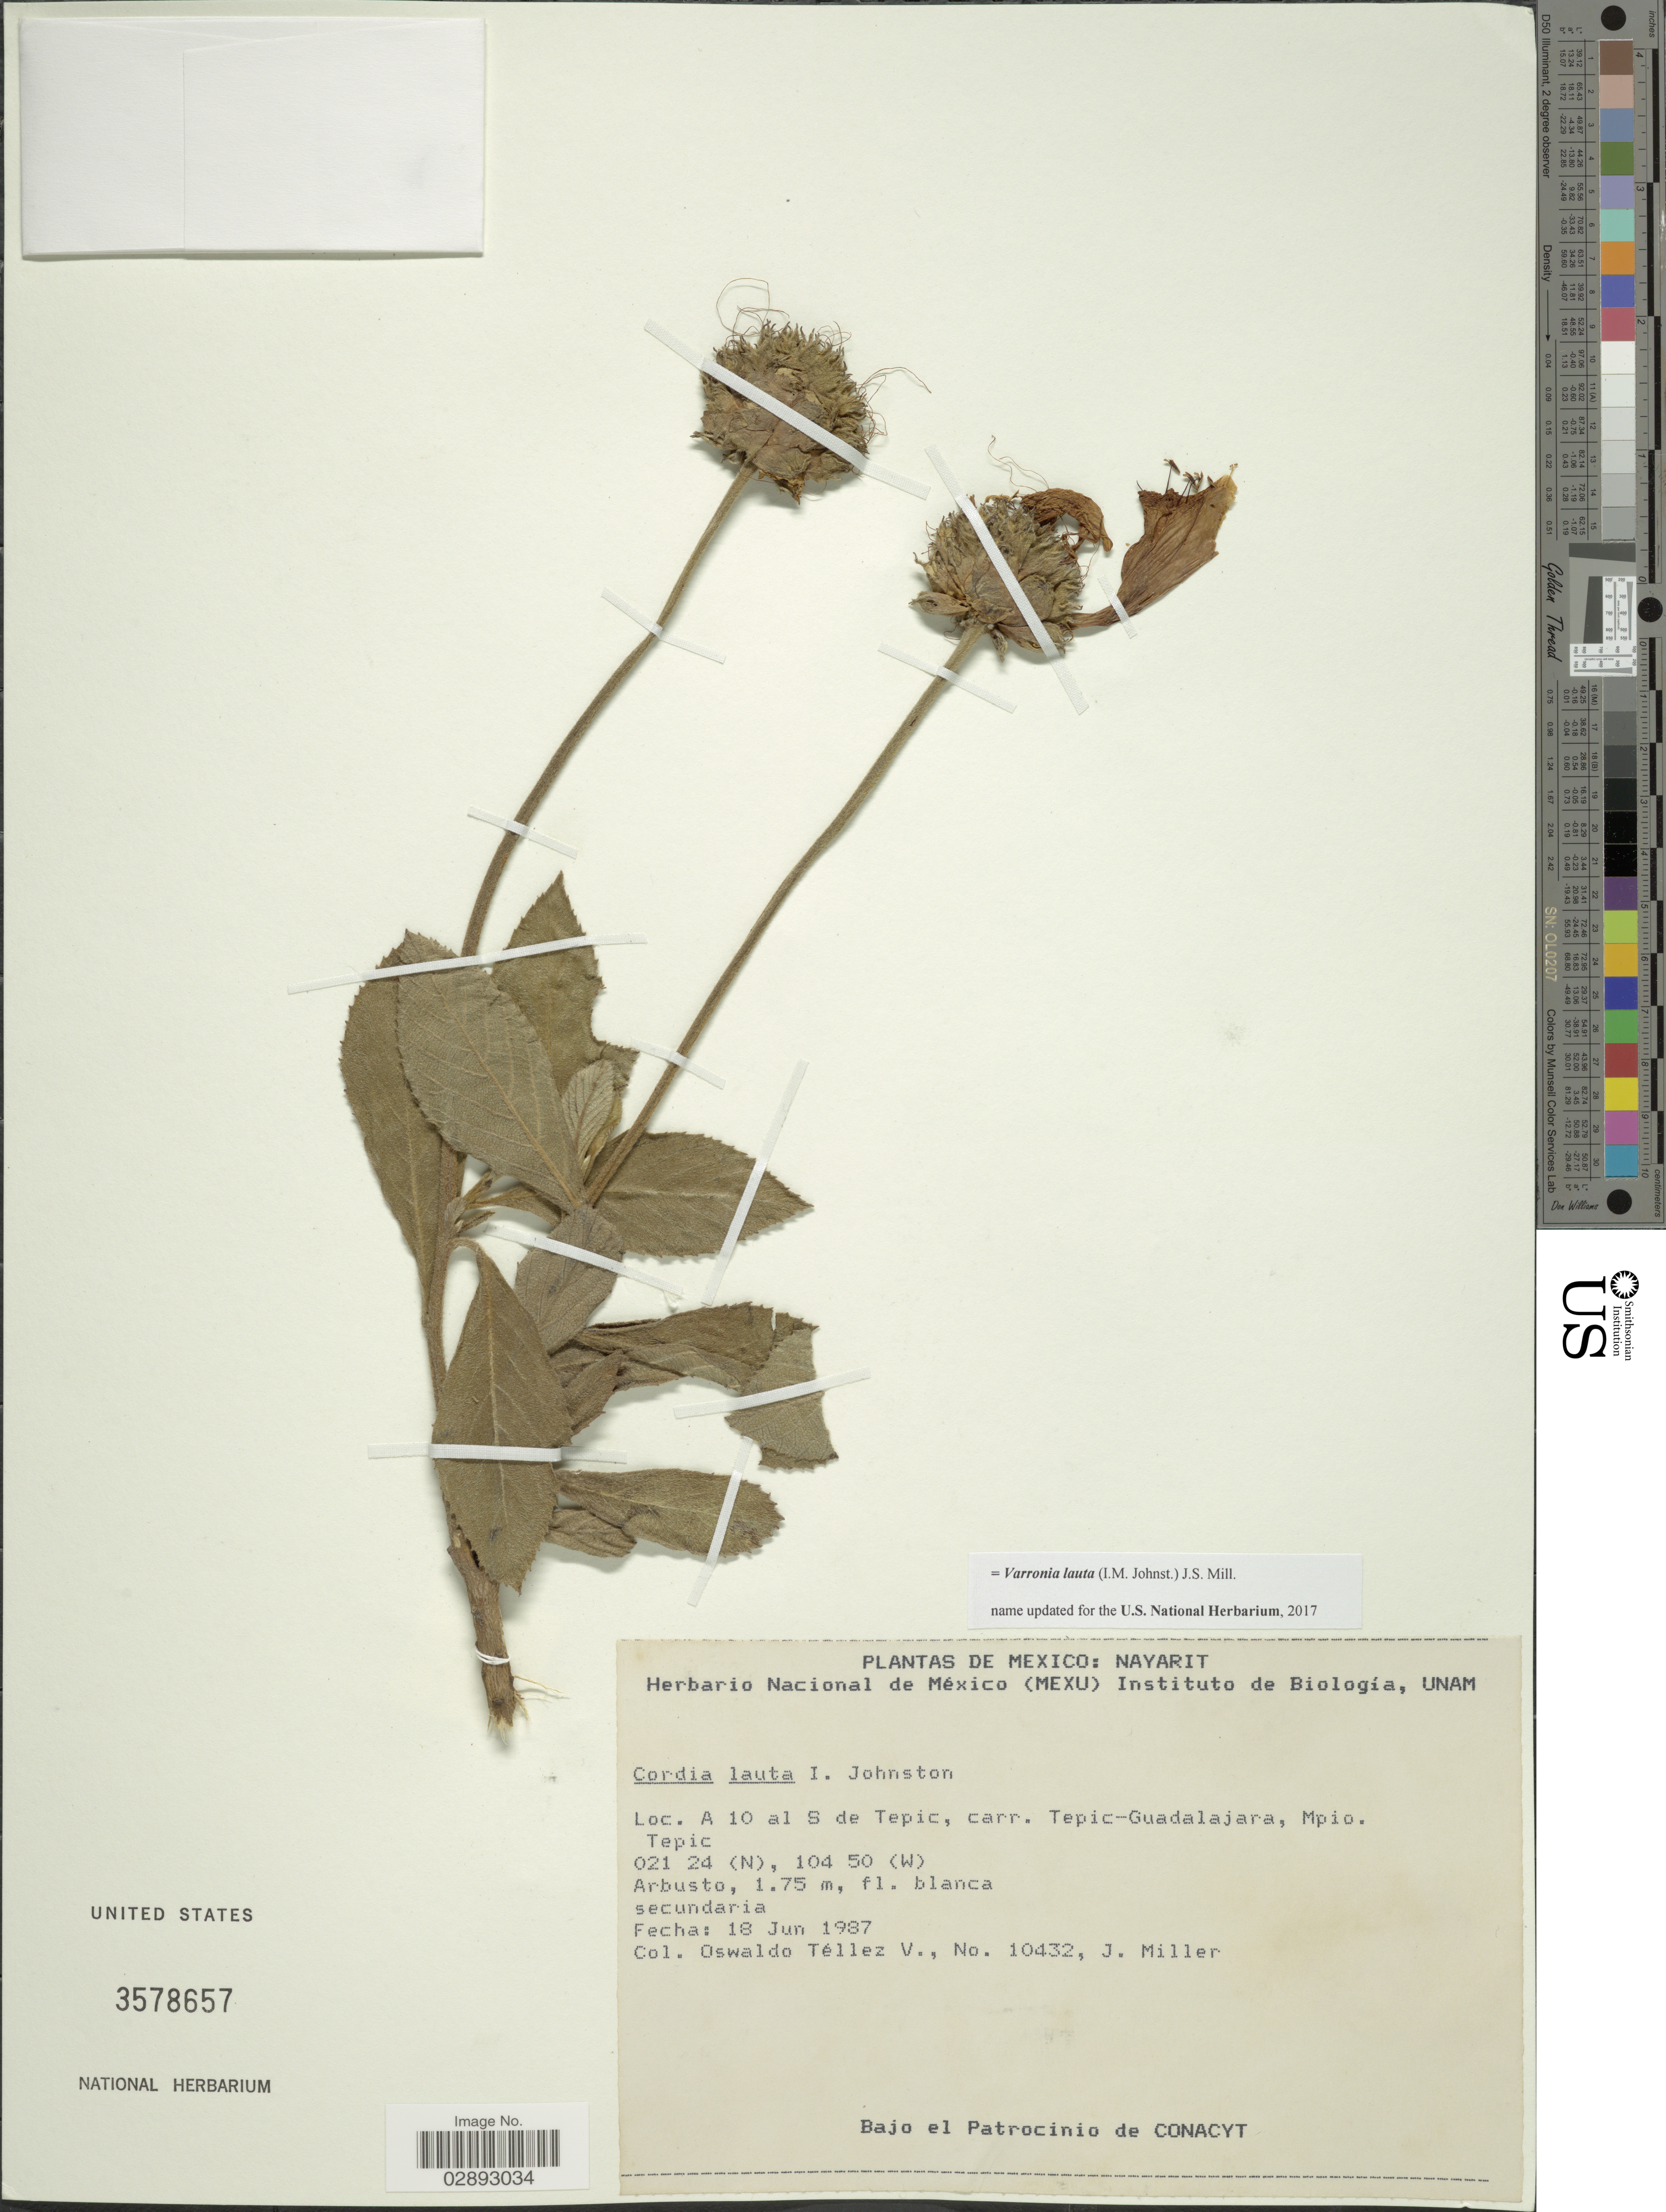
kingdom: Plantae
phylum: Tracheophyta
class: Magnoliopsida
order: Boraginales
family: Cordiaceae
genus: Varronia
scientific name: Varronia lauta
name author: (I.M. Johnst.) J.S. Mill.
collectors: O. Téllez V. & J. Miller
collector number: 10432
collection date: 1987-06-18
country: Mexico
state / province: Nayarit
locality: A 10 al S de Tepic, carr. Tepic-Guadalajara, Mpio. Tepic.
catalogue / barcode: US 3578657